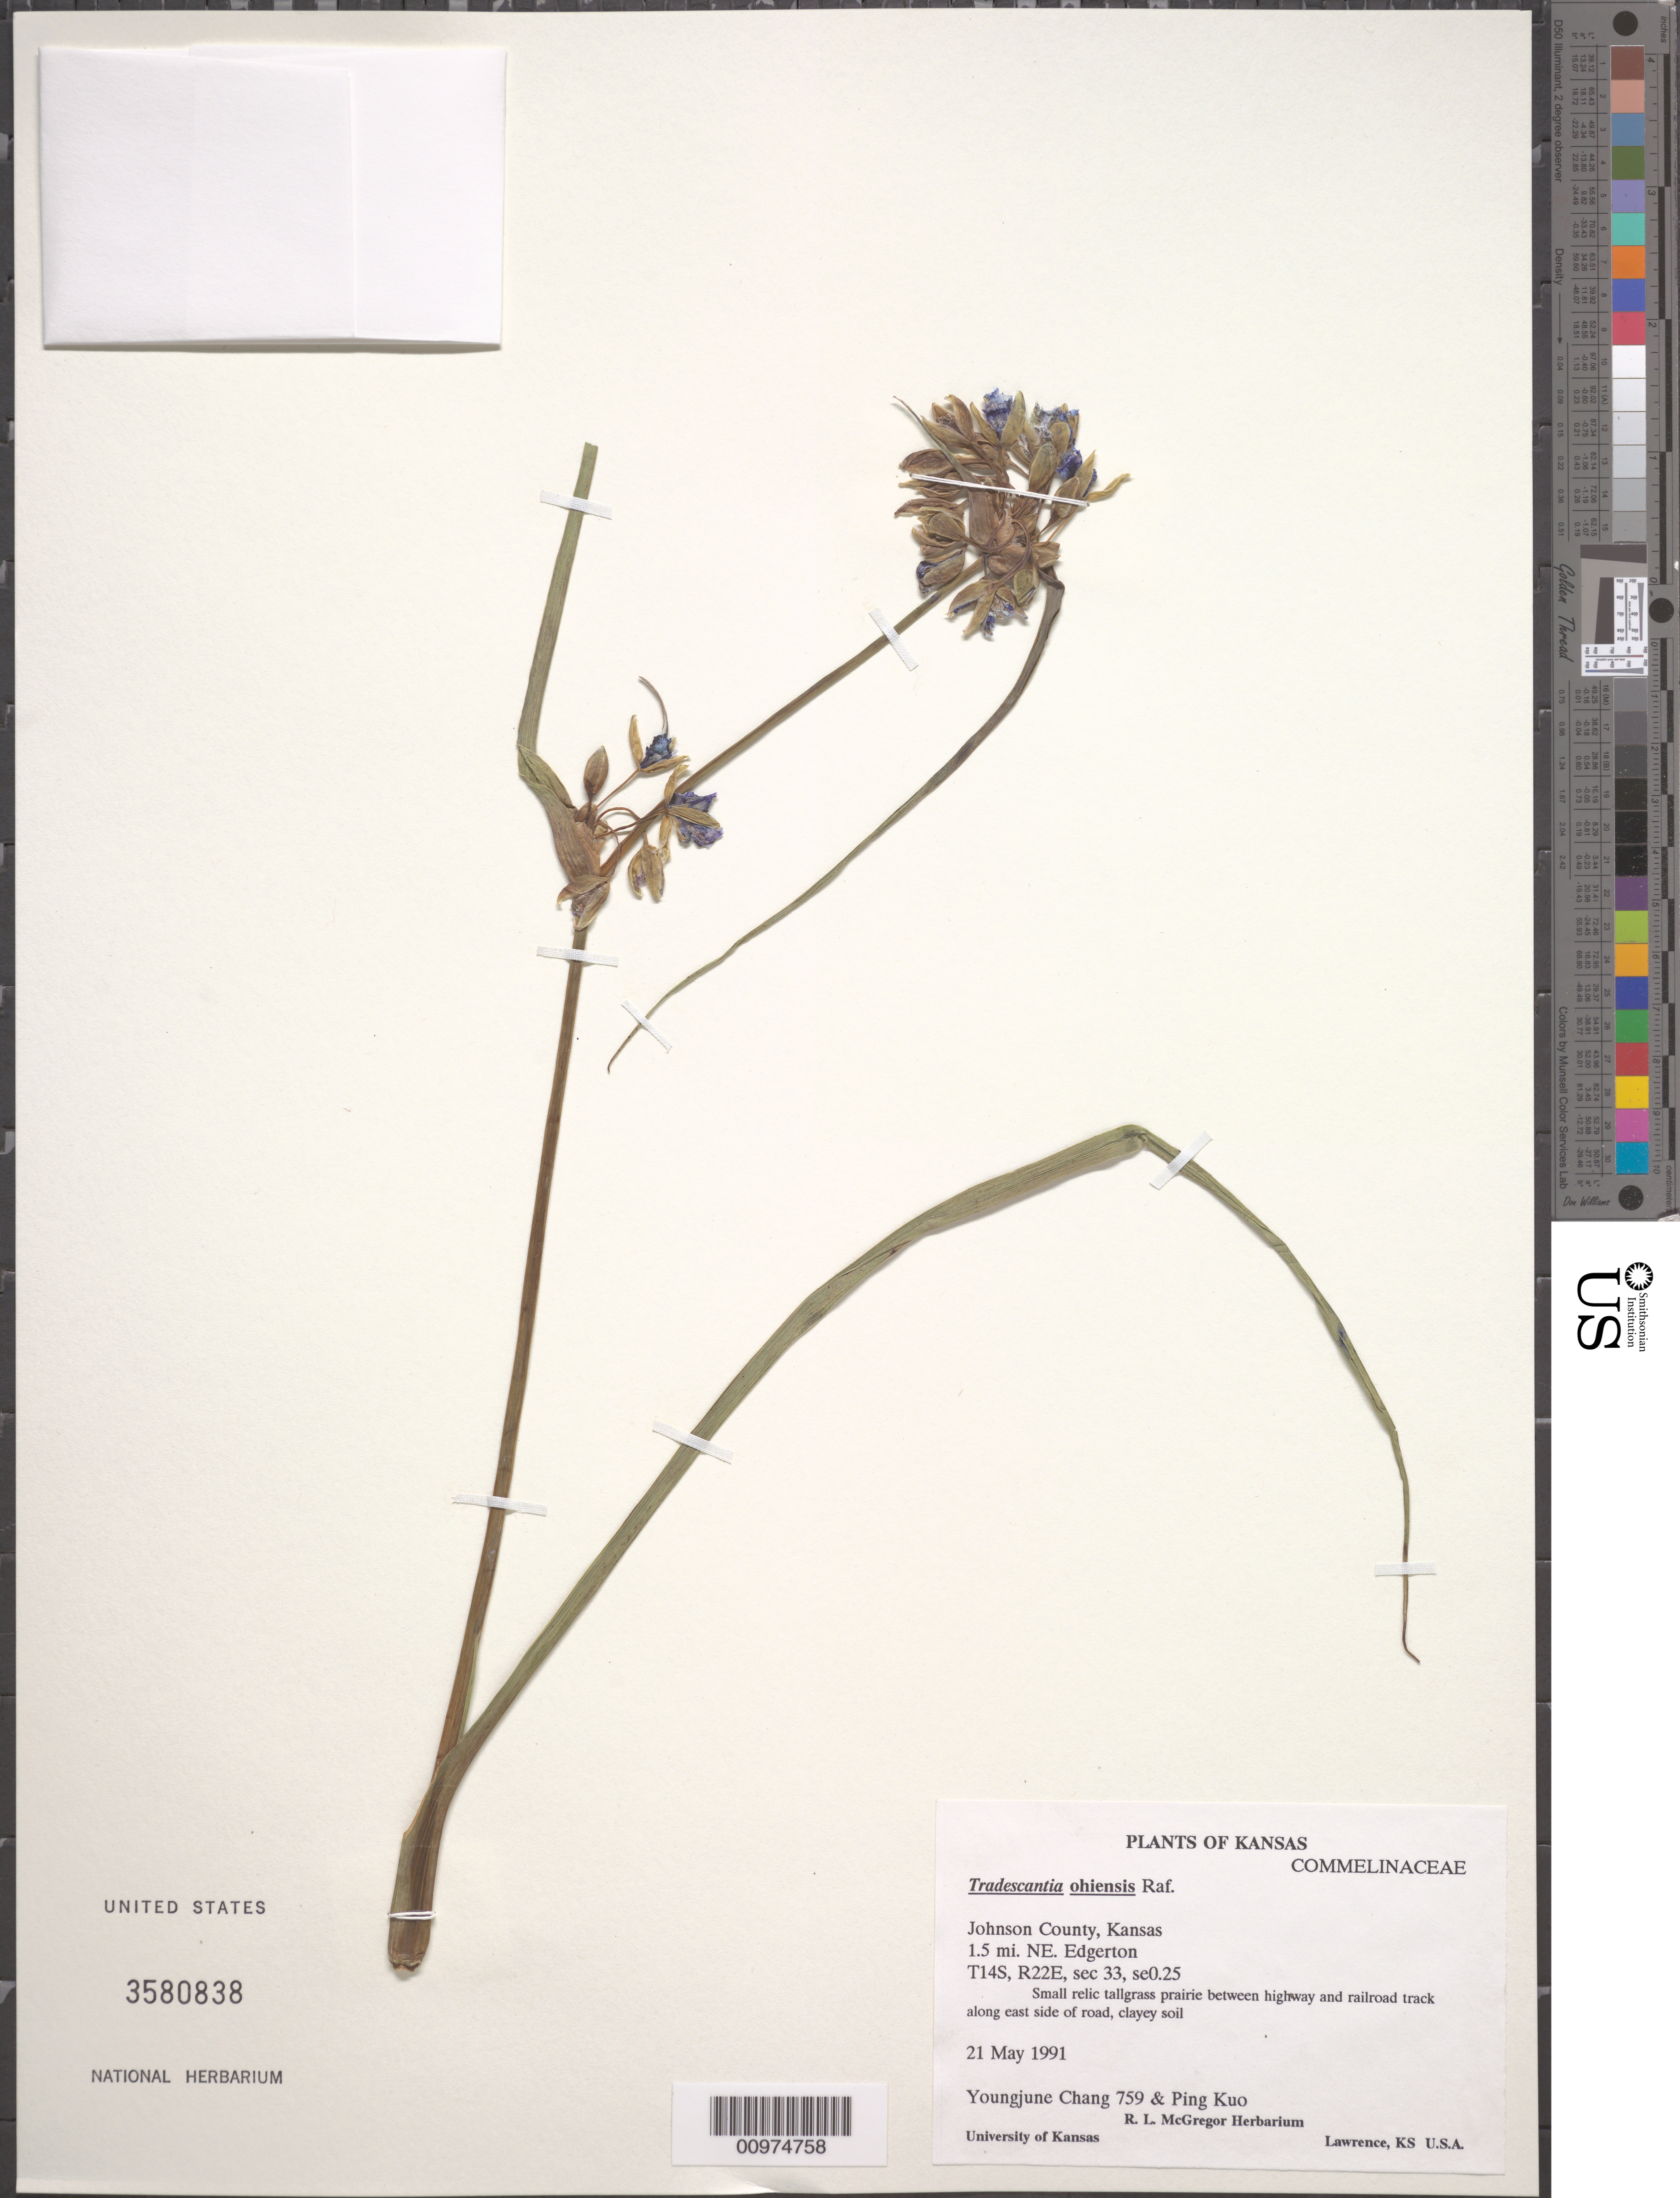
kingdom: Plantae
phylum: Tracheophyta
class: Liliopsida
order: Commelinales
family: Commelinaceae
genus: Tradescantia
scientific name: Tradescantia ohiensis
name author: Raf.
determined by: Faden, Robert B., (US), Smithsonian Institution - National Museum of Natural History (UNITED STATES)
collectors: Y. Chang & P. Kuo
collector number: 759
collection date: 1991-05-21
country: United States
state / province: Kansas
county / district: Johnson County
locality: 1.5 mi NE Edgerton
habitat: Small relic tallgrass prairie between highway and railroad trrack along east side of road, clayey soil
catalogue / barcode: US 3580838